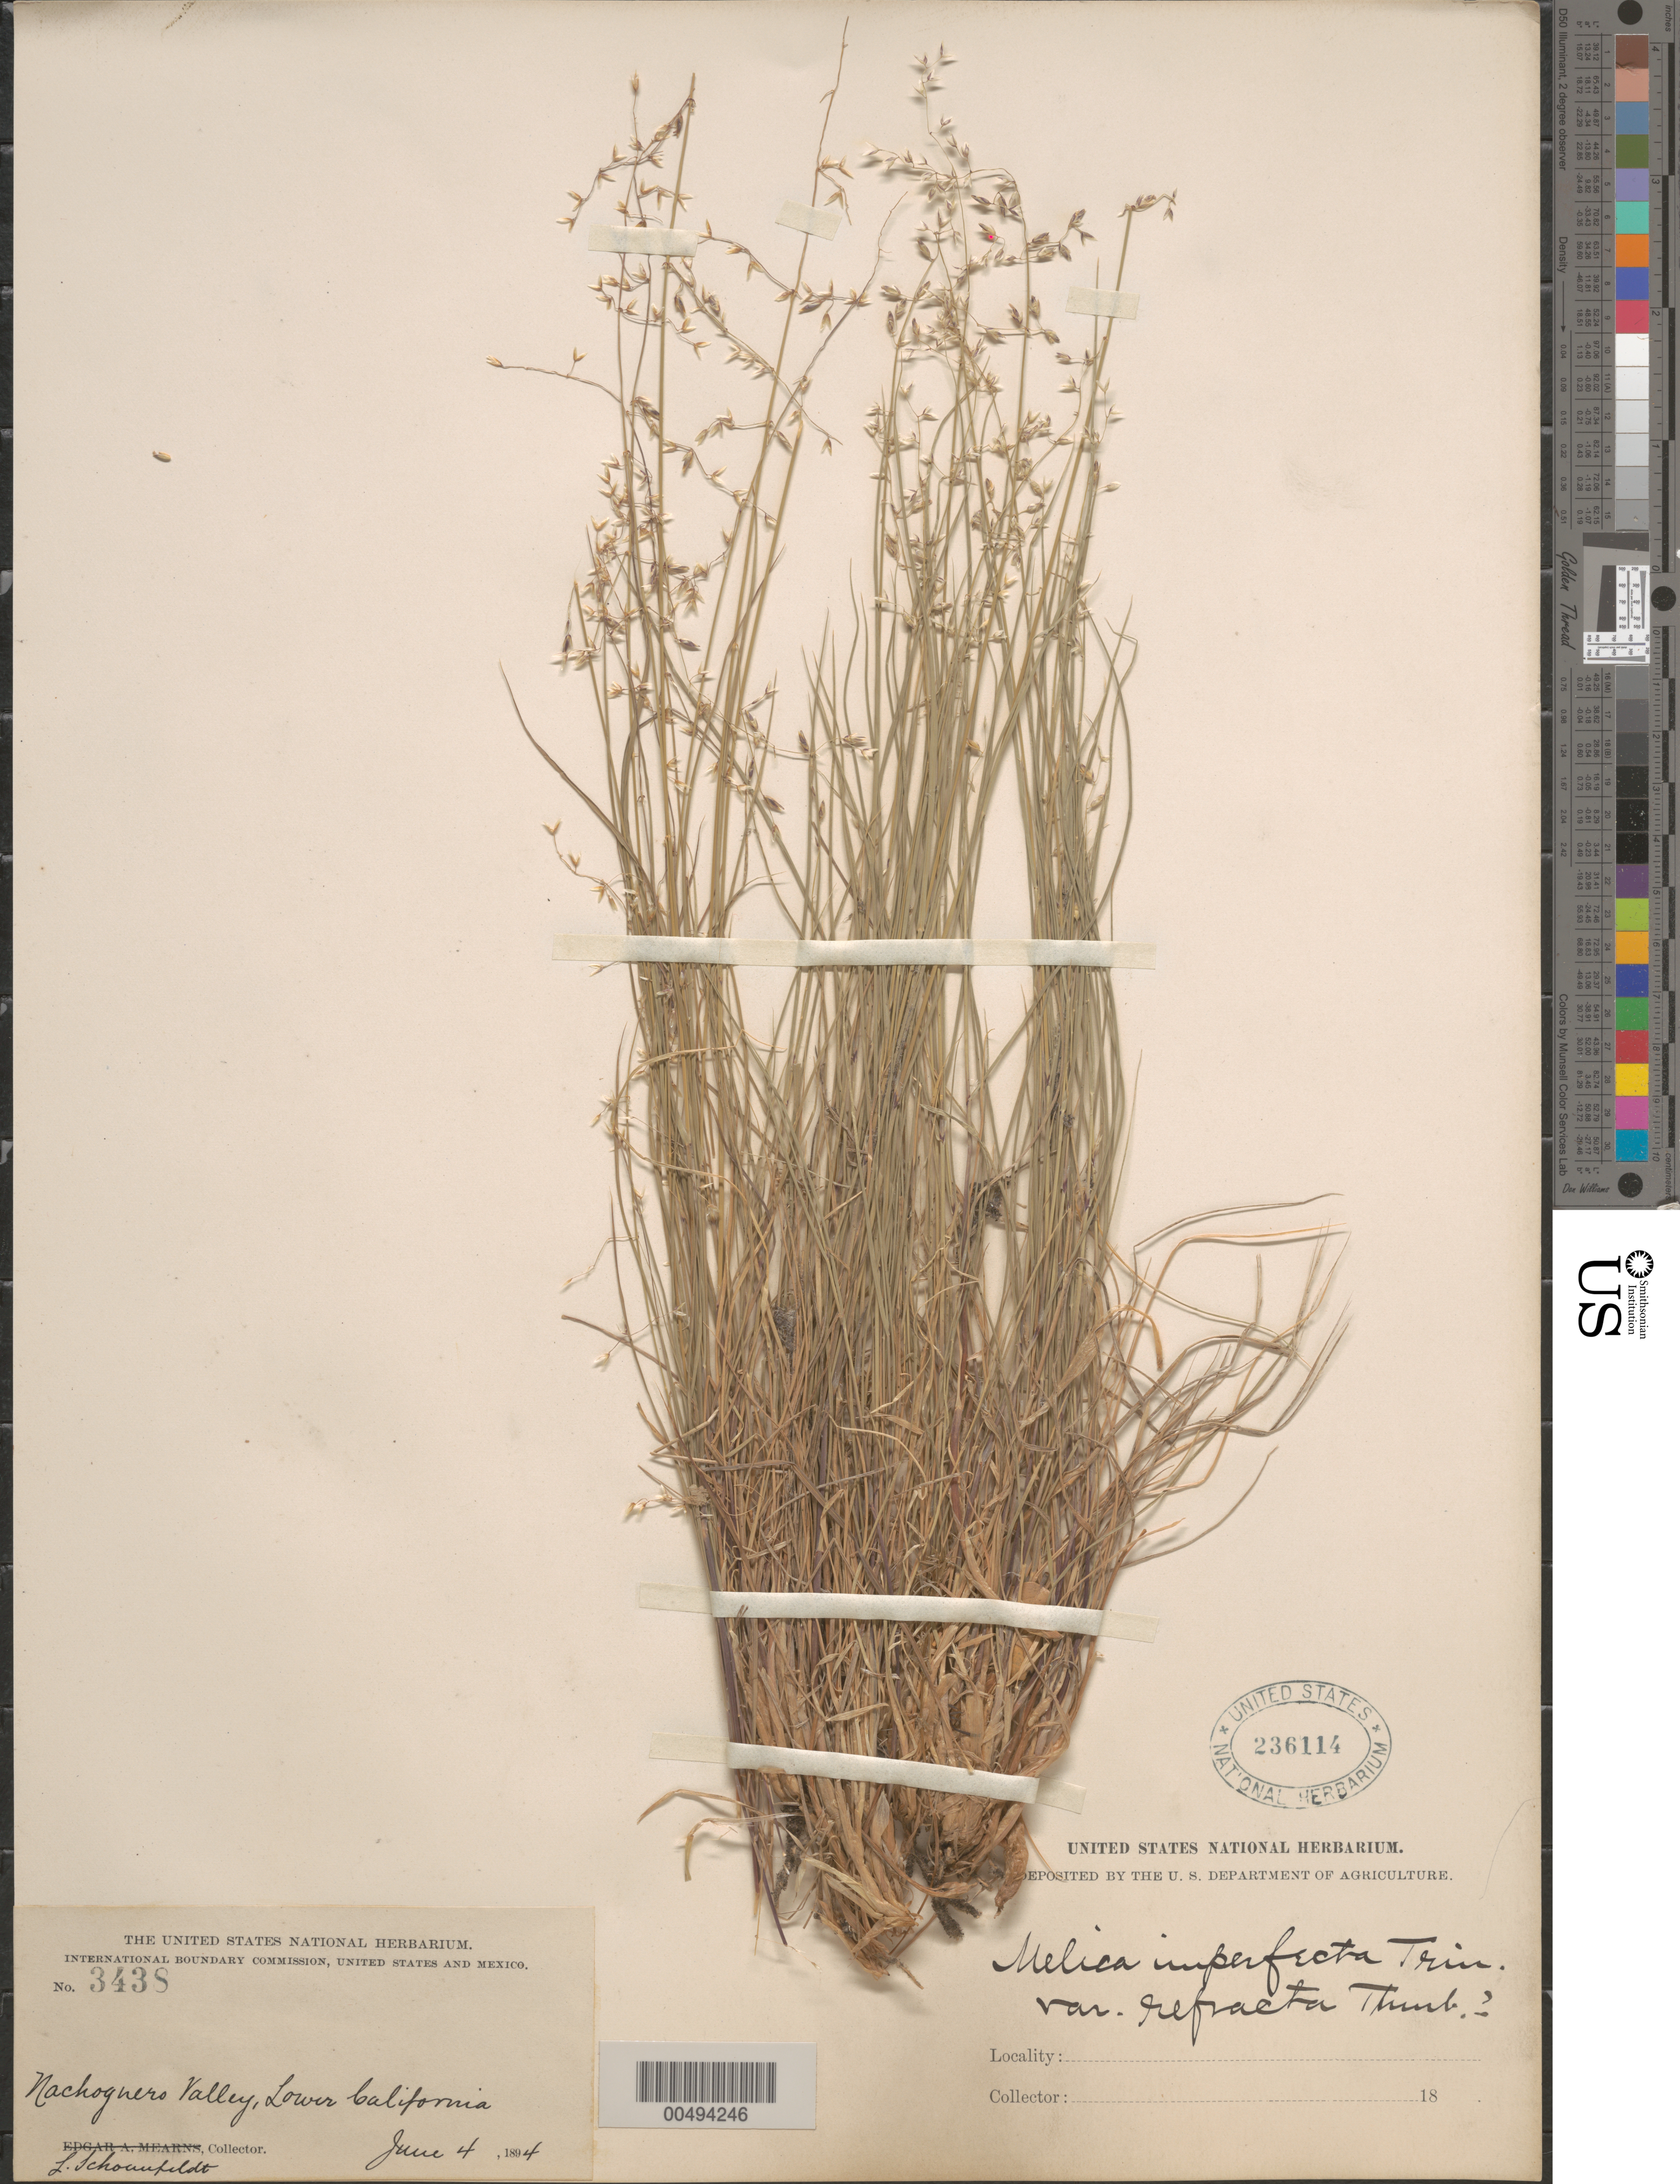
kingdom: Plantae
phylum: Tracheophyta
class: Liliopsida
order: Poales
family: Poaceae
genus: Melica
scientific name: Melica imperfecta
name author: Trin.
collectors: L. Schoenfeldt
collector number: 3438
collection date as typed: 4 Jun 1894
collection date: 1894-06-04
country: Mexico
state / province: Baja California Norte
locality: Nachoguero Valley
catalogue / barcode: US 236114